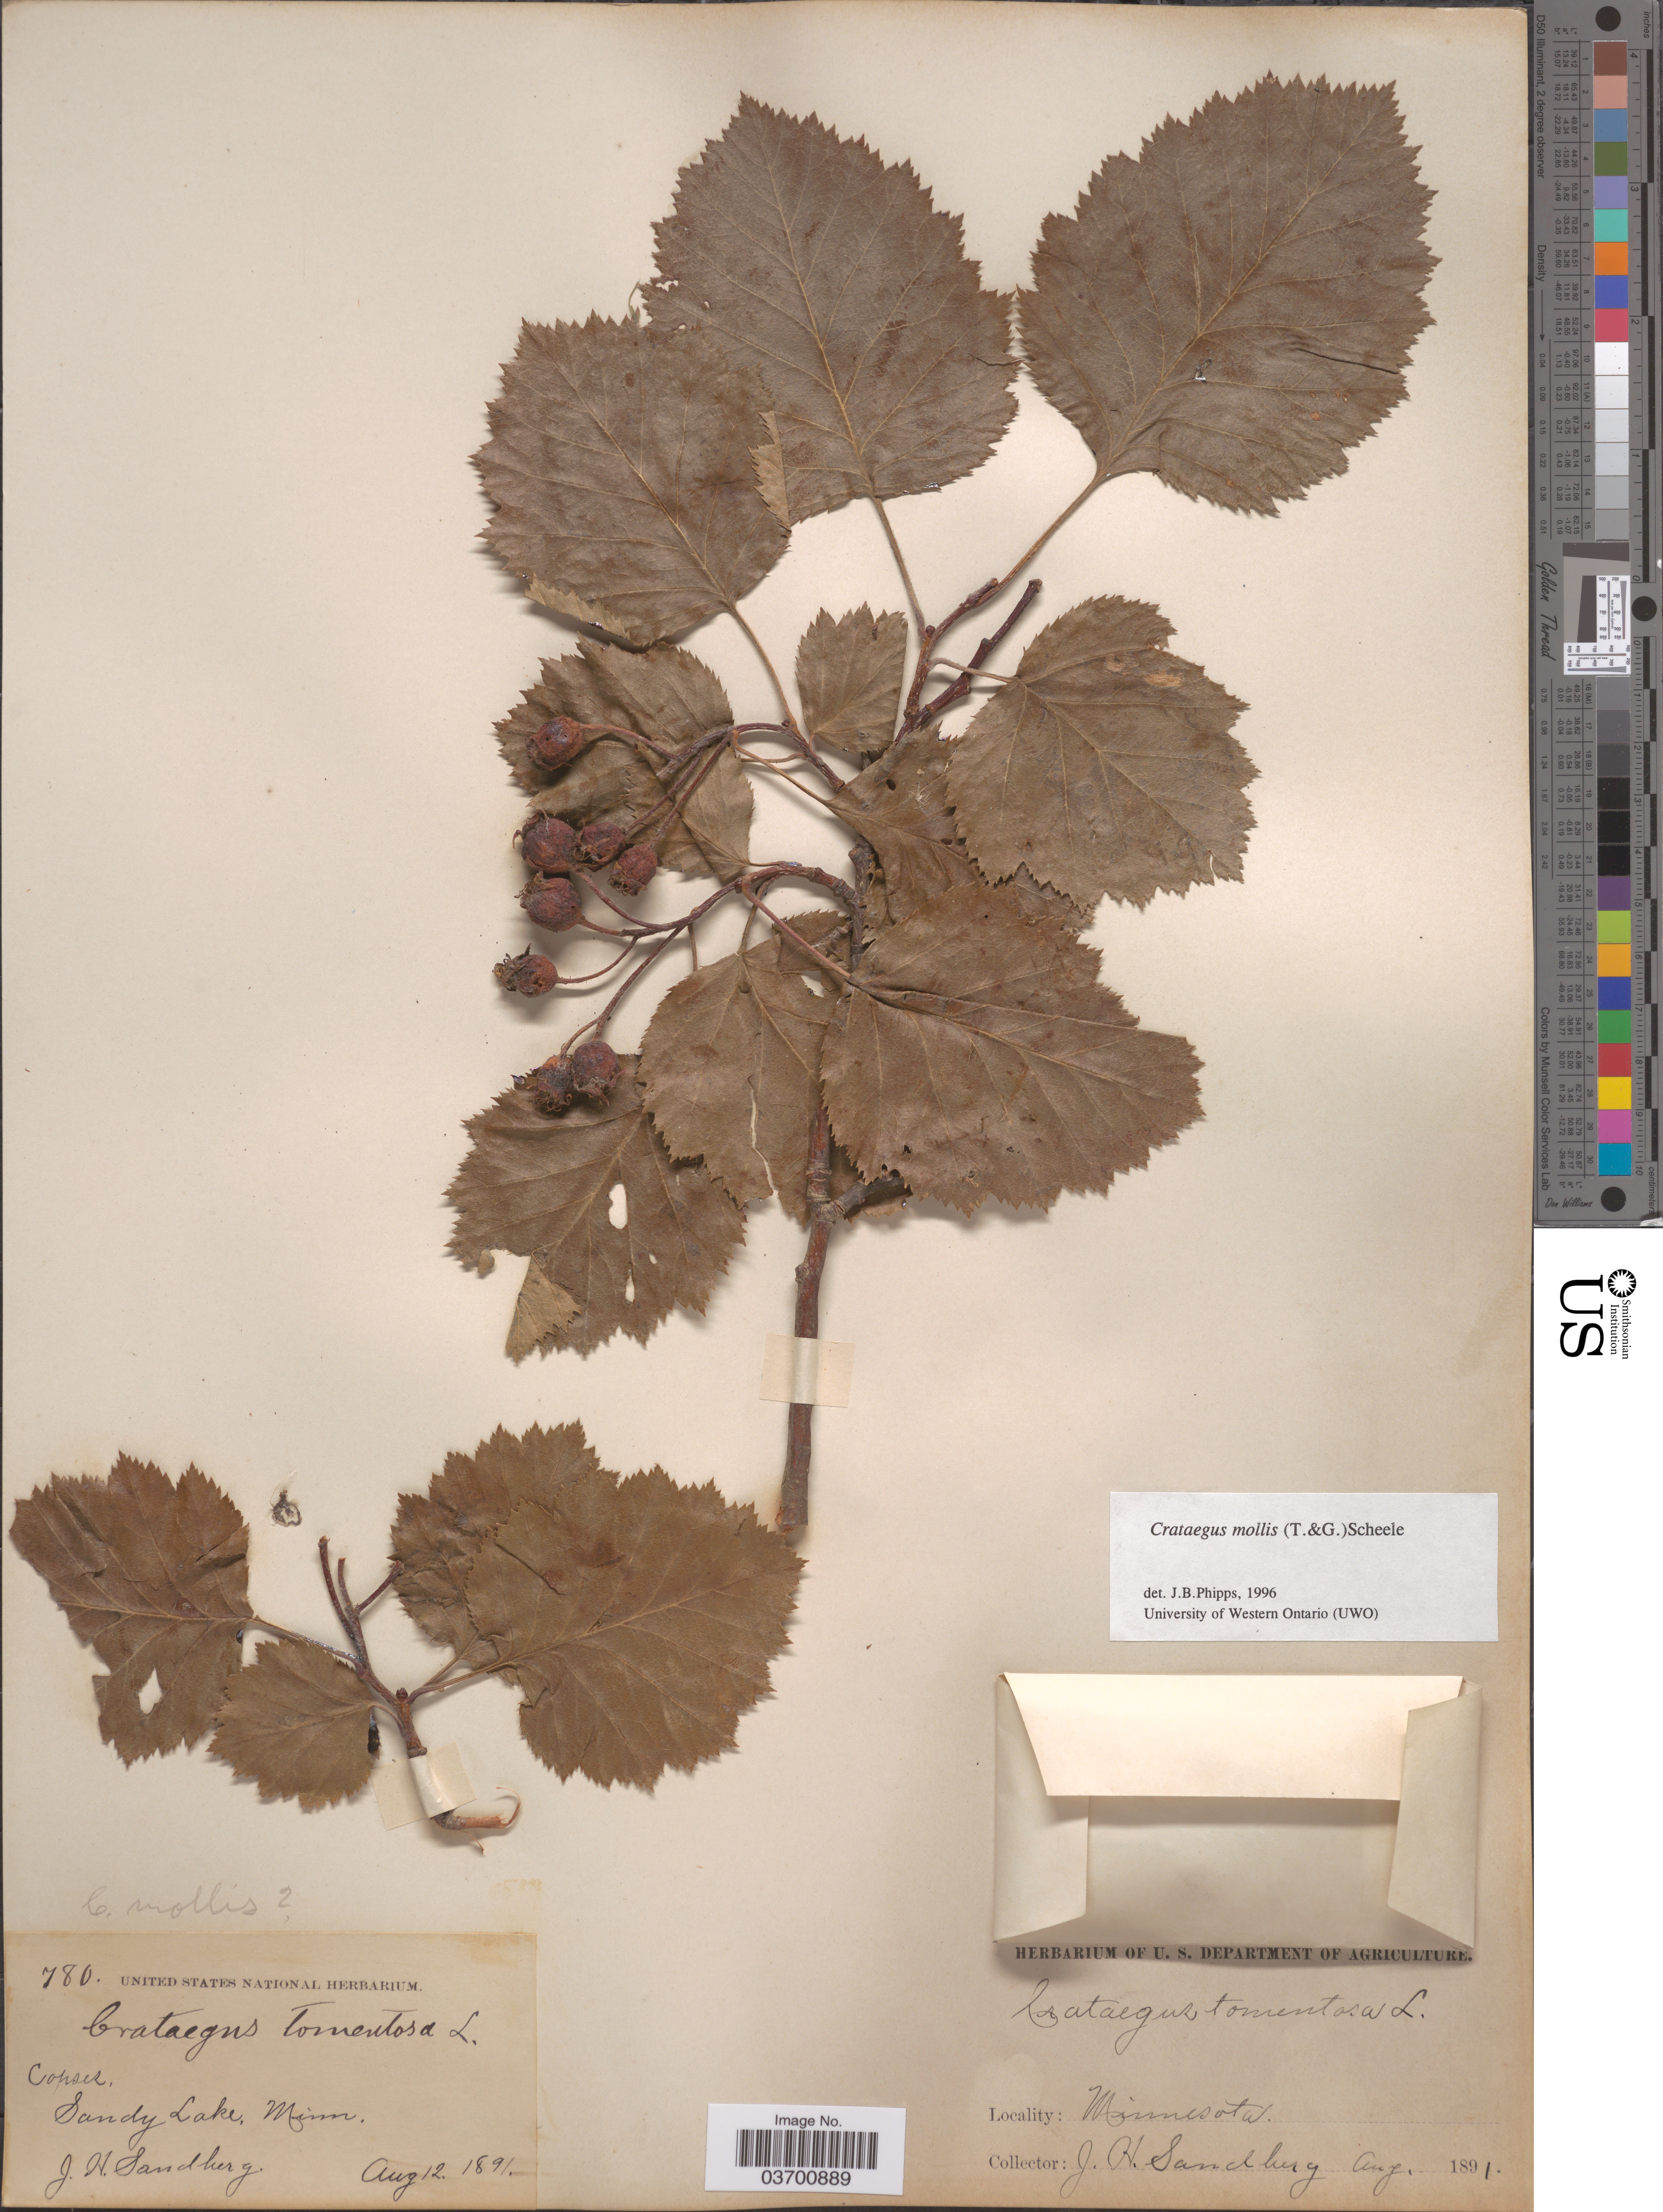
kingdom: Plantae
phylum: Tracheophyta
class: Magnoliopsida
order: Rosales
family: Rosaceae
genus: Crataegus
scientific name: Crataegus mollis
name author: (Torr. & A. Gray) Scheele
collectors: J. H. Sandberg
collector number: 780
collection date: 1891-08-12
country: United States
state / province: Minnesota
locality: Sandy Lake.